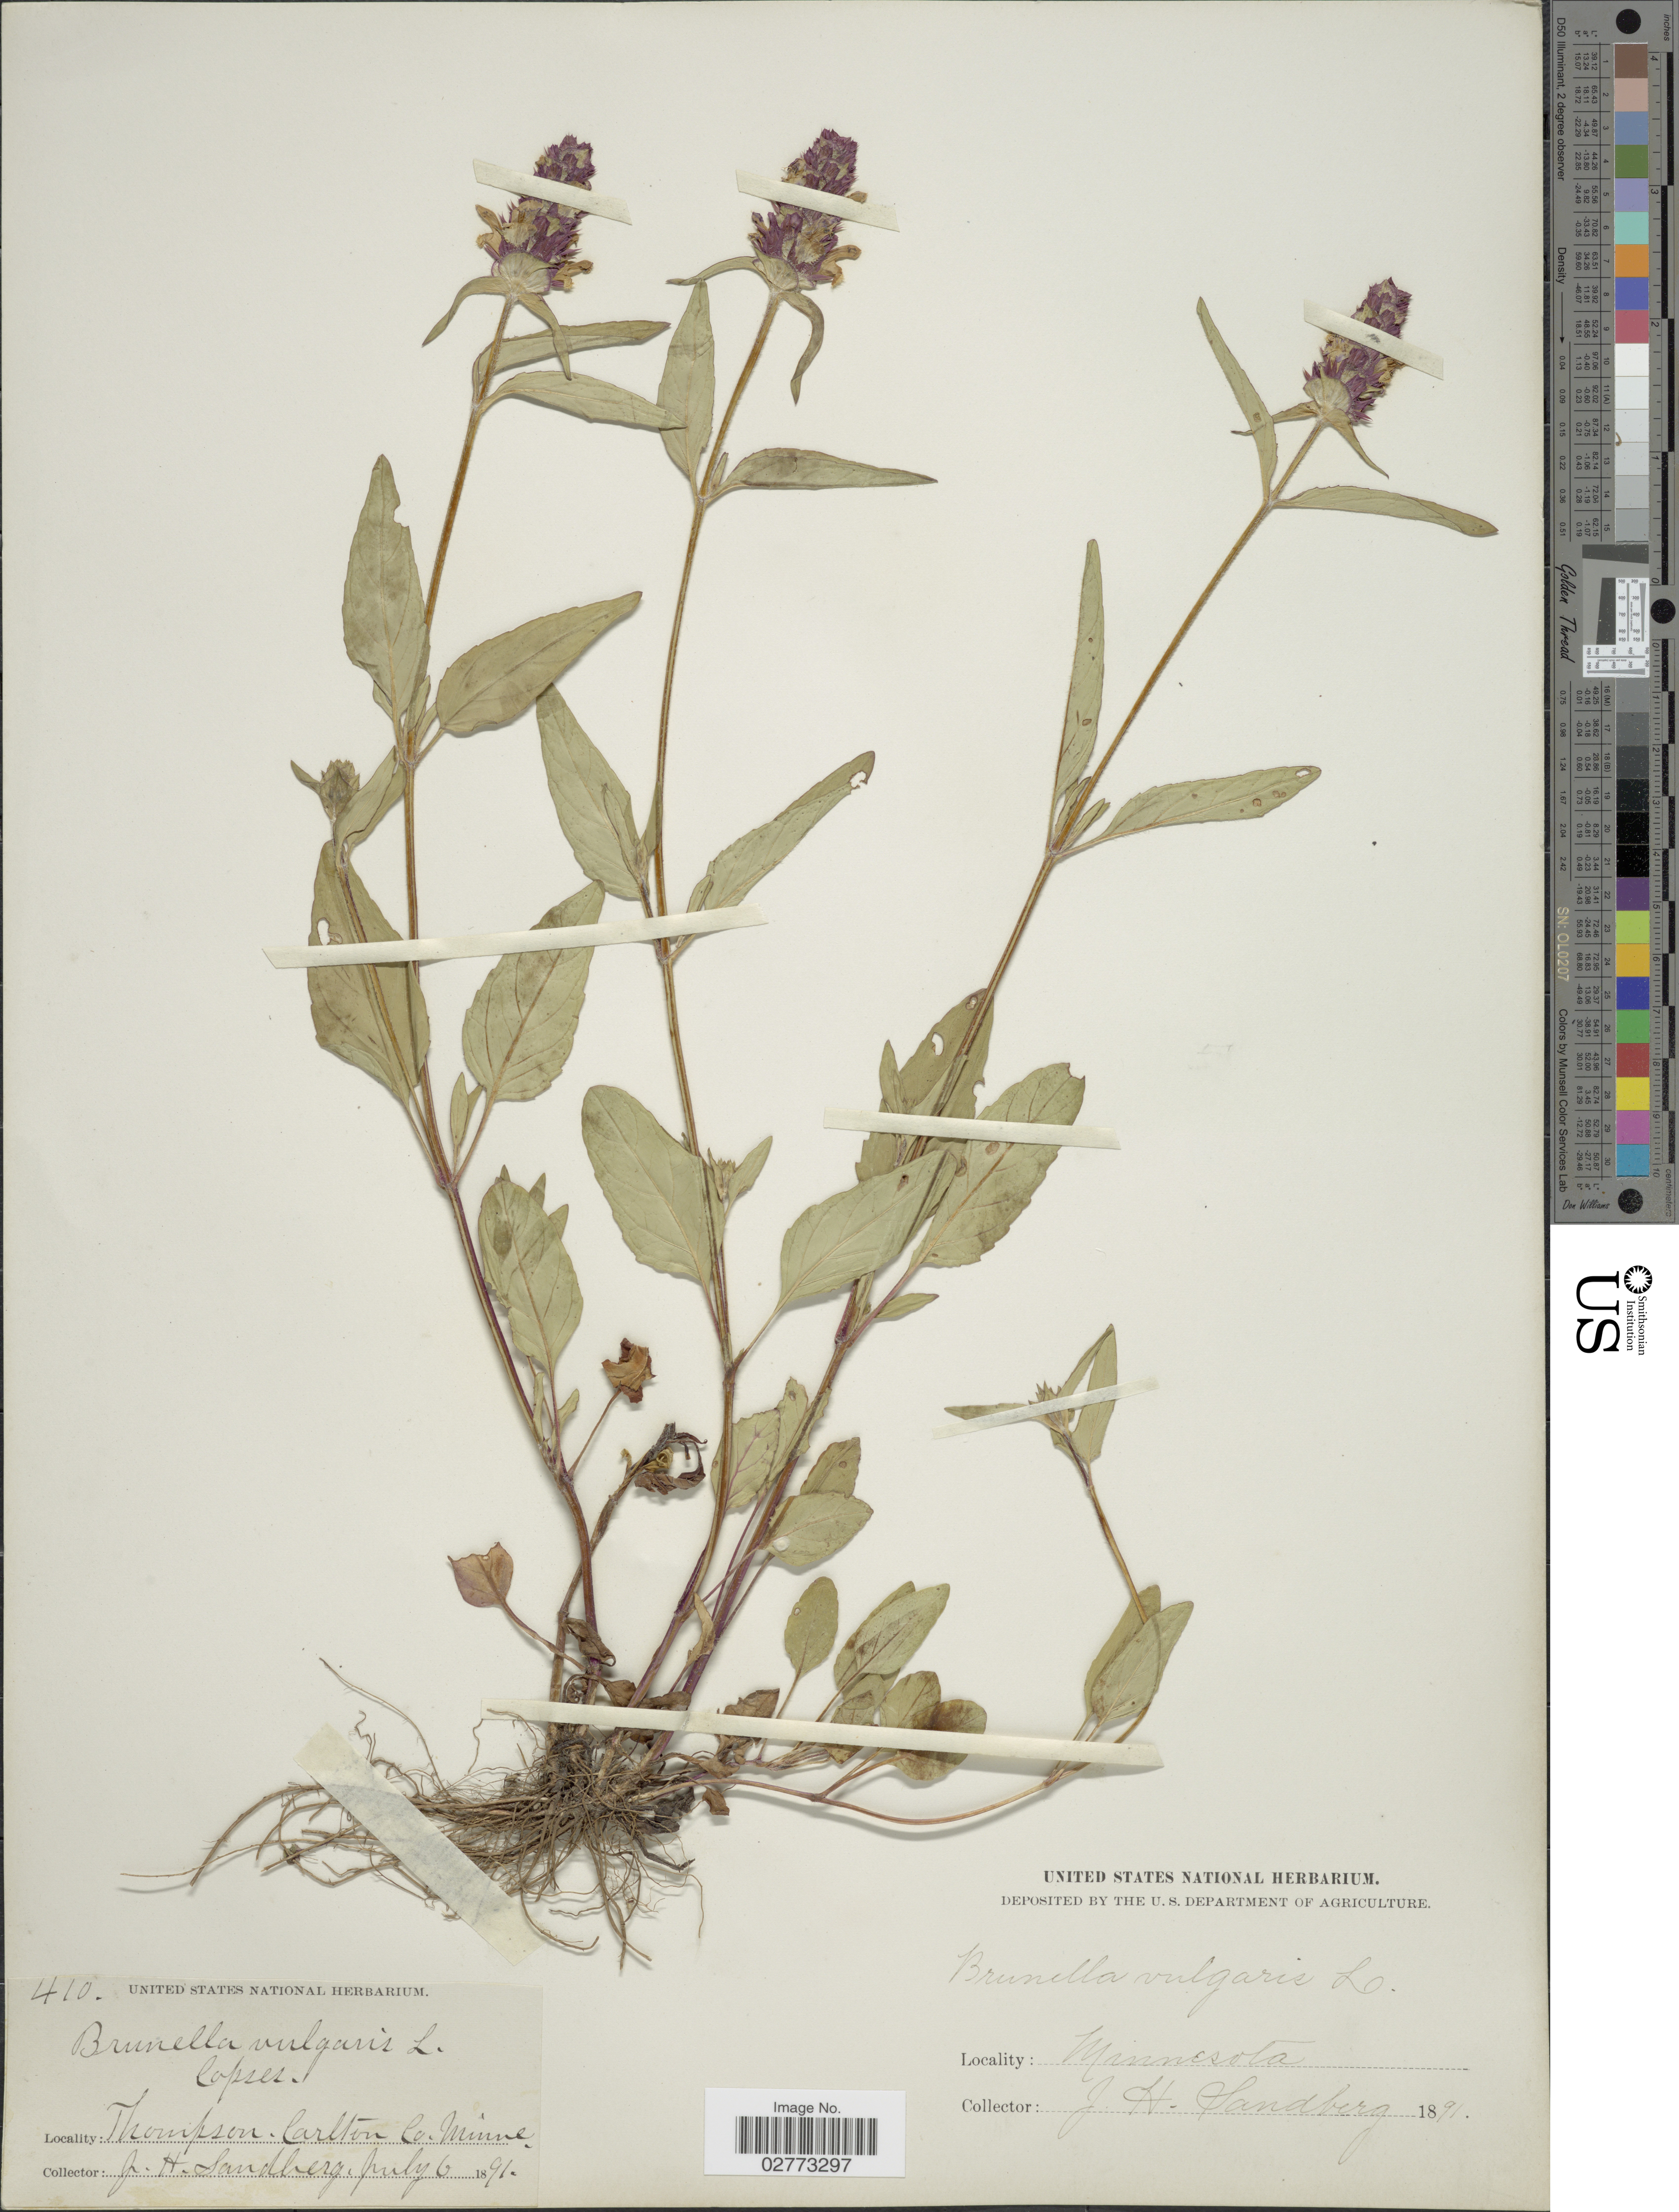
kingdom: Plantae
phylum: Tracheophyta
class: Magnoliopsida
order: Lamiales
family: Lamiaceae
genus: Prunella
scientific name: Prunella vulgaris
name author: L.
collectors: J. H. Sandberg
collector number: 410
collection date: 1891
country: United States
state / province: Minnesota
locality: Thompson. Carlton Co.